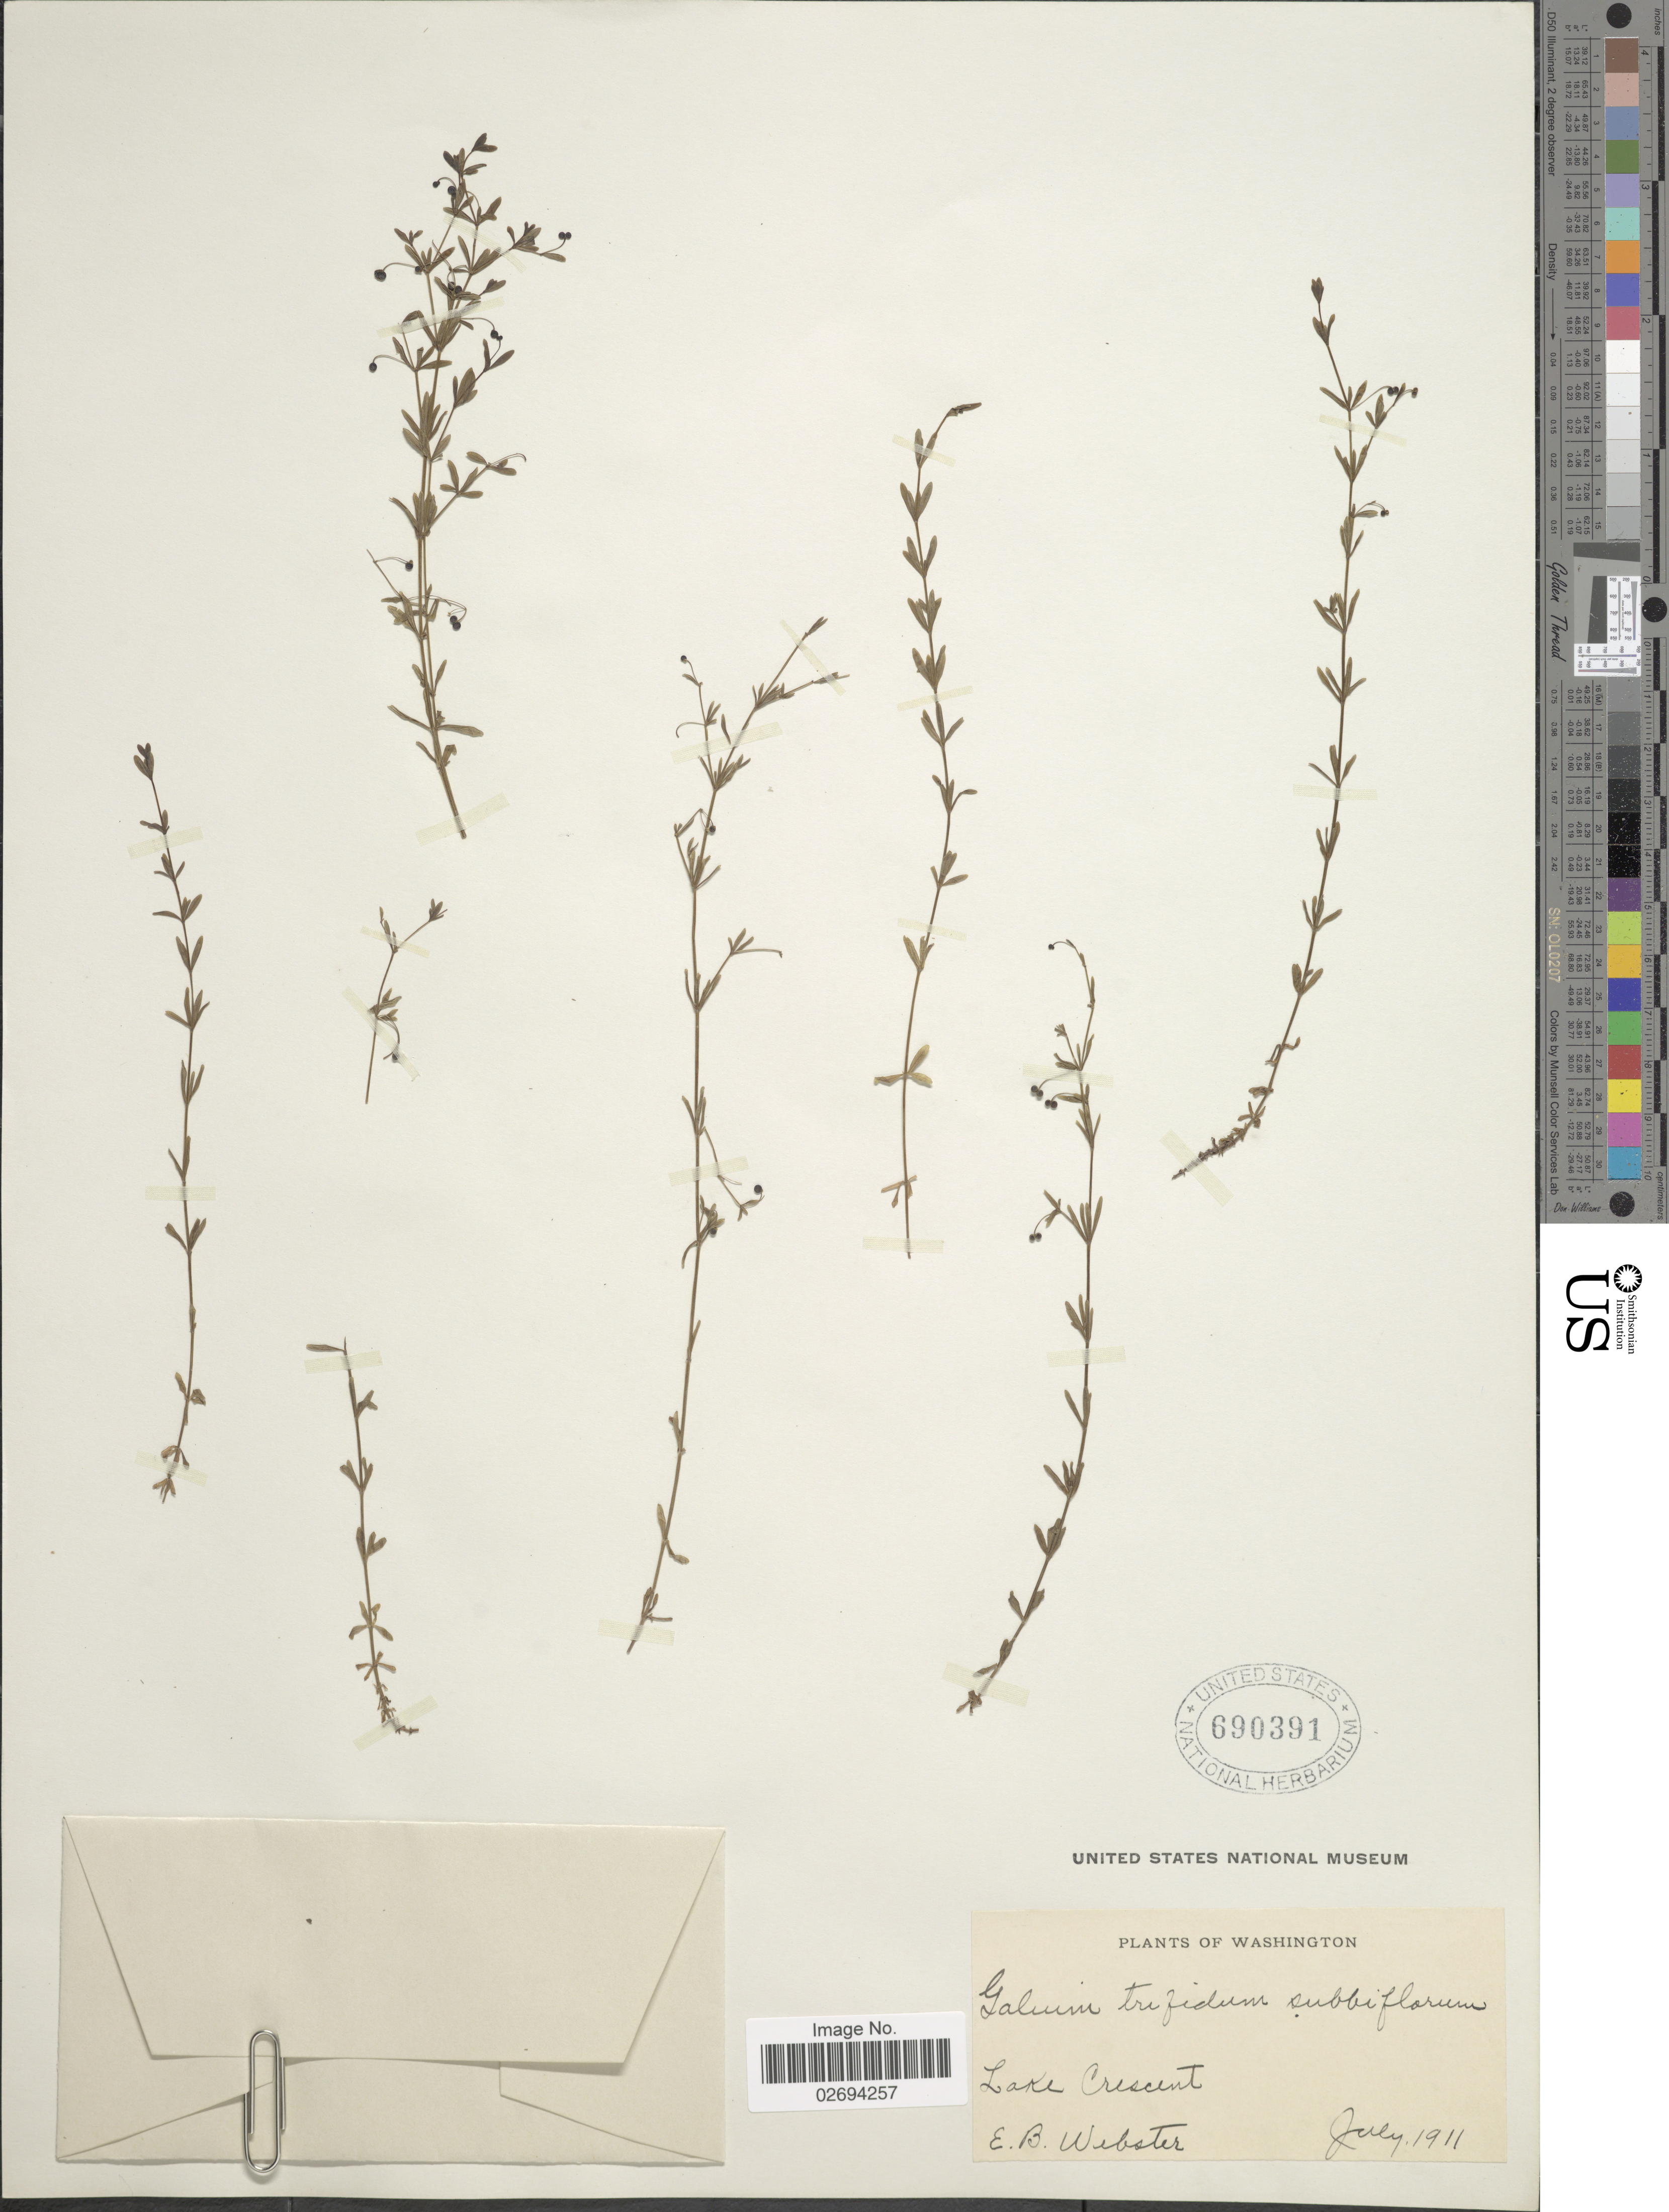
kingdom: Plantae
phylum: Tracheophyta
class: Magnoliopsida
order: Gentianales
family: Rubiaceae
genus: Galium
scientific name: Galium trifidum var. subbiflorum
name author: Wiegand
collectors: E. B. Webster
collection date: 1911-07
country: United States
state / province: Washington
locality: Lake Crescent.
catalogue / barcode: US 690391